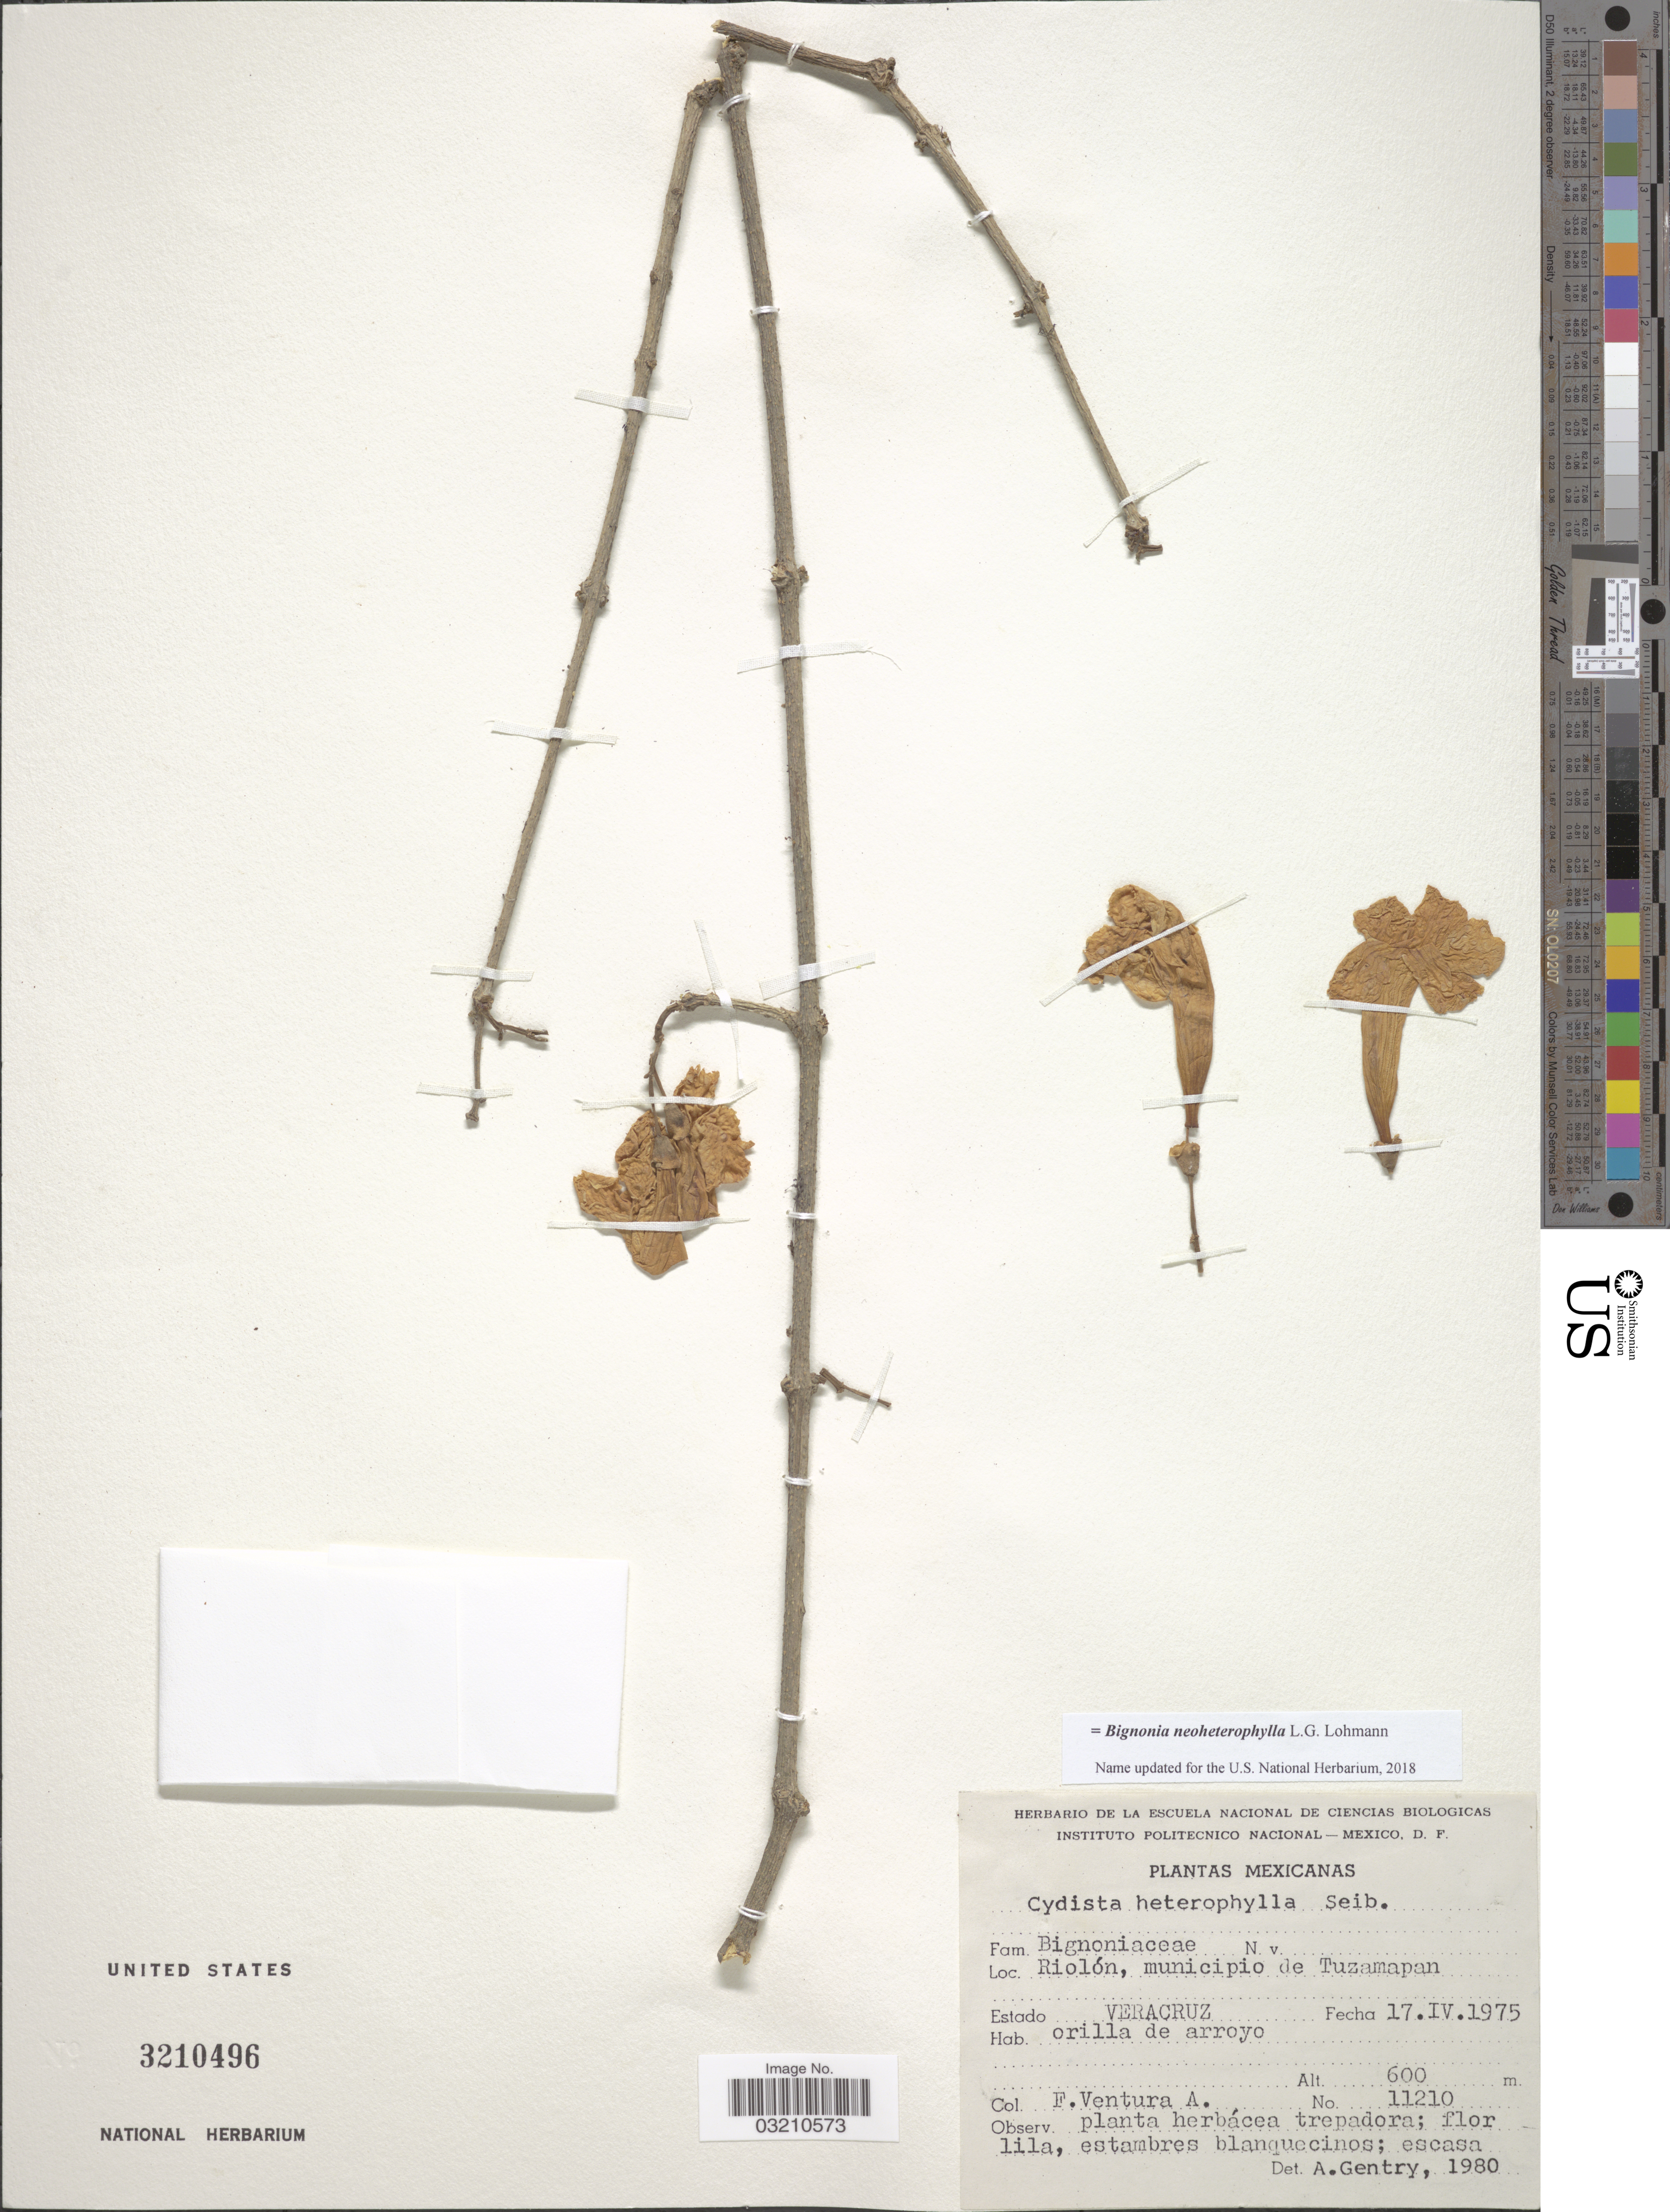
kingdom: Plantae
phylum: Tracheophyta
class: Magnoliopsida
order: Lamiales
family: Bignoniaceae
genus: Bignonia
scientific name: Bignonia neoheterophylla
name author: L.G. Lohmann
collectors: F. Ventura A.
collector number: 11210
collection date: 1975-04-17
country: Mexico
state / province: Veracruz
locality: Riolón, municipio de Tuzamapan. Estado Veracruz.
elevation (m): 600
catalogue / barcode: US 3210496